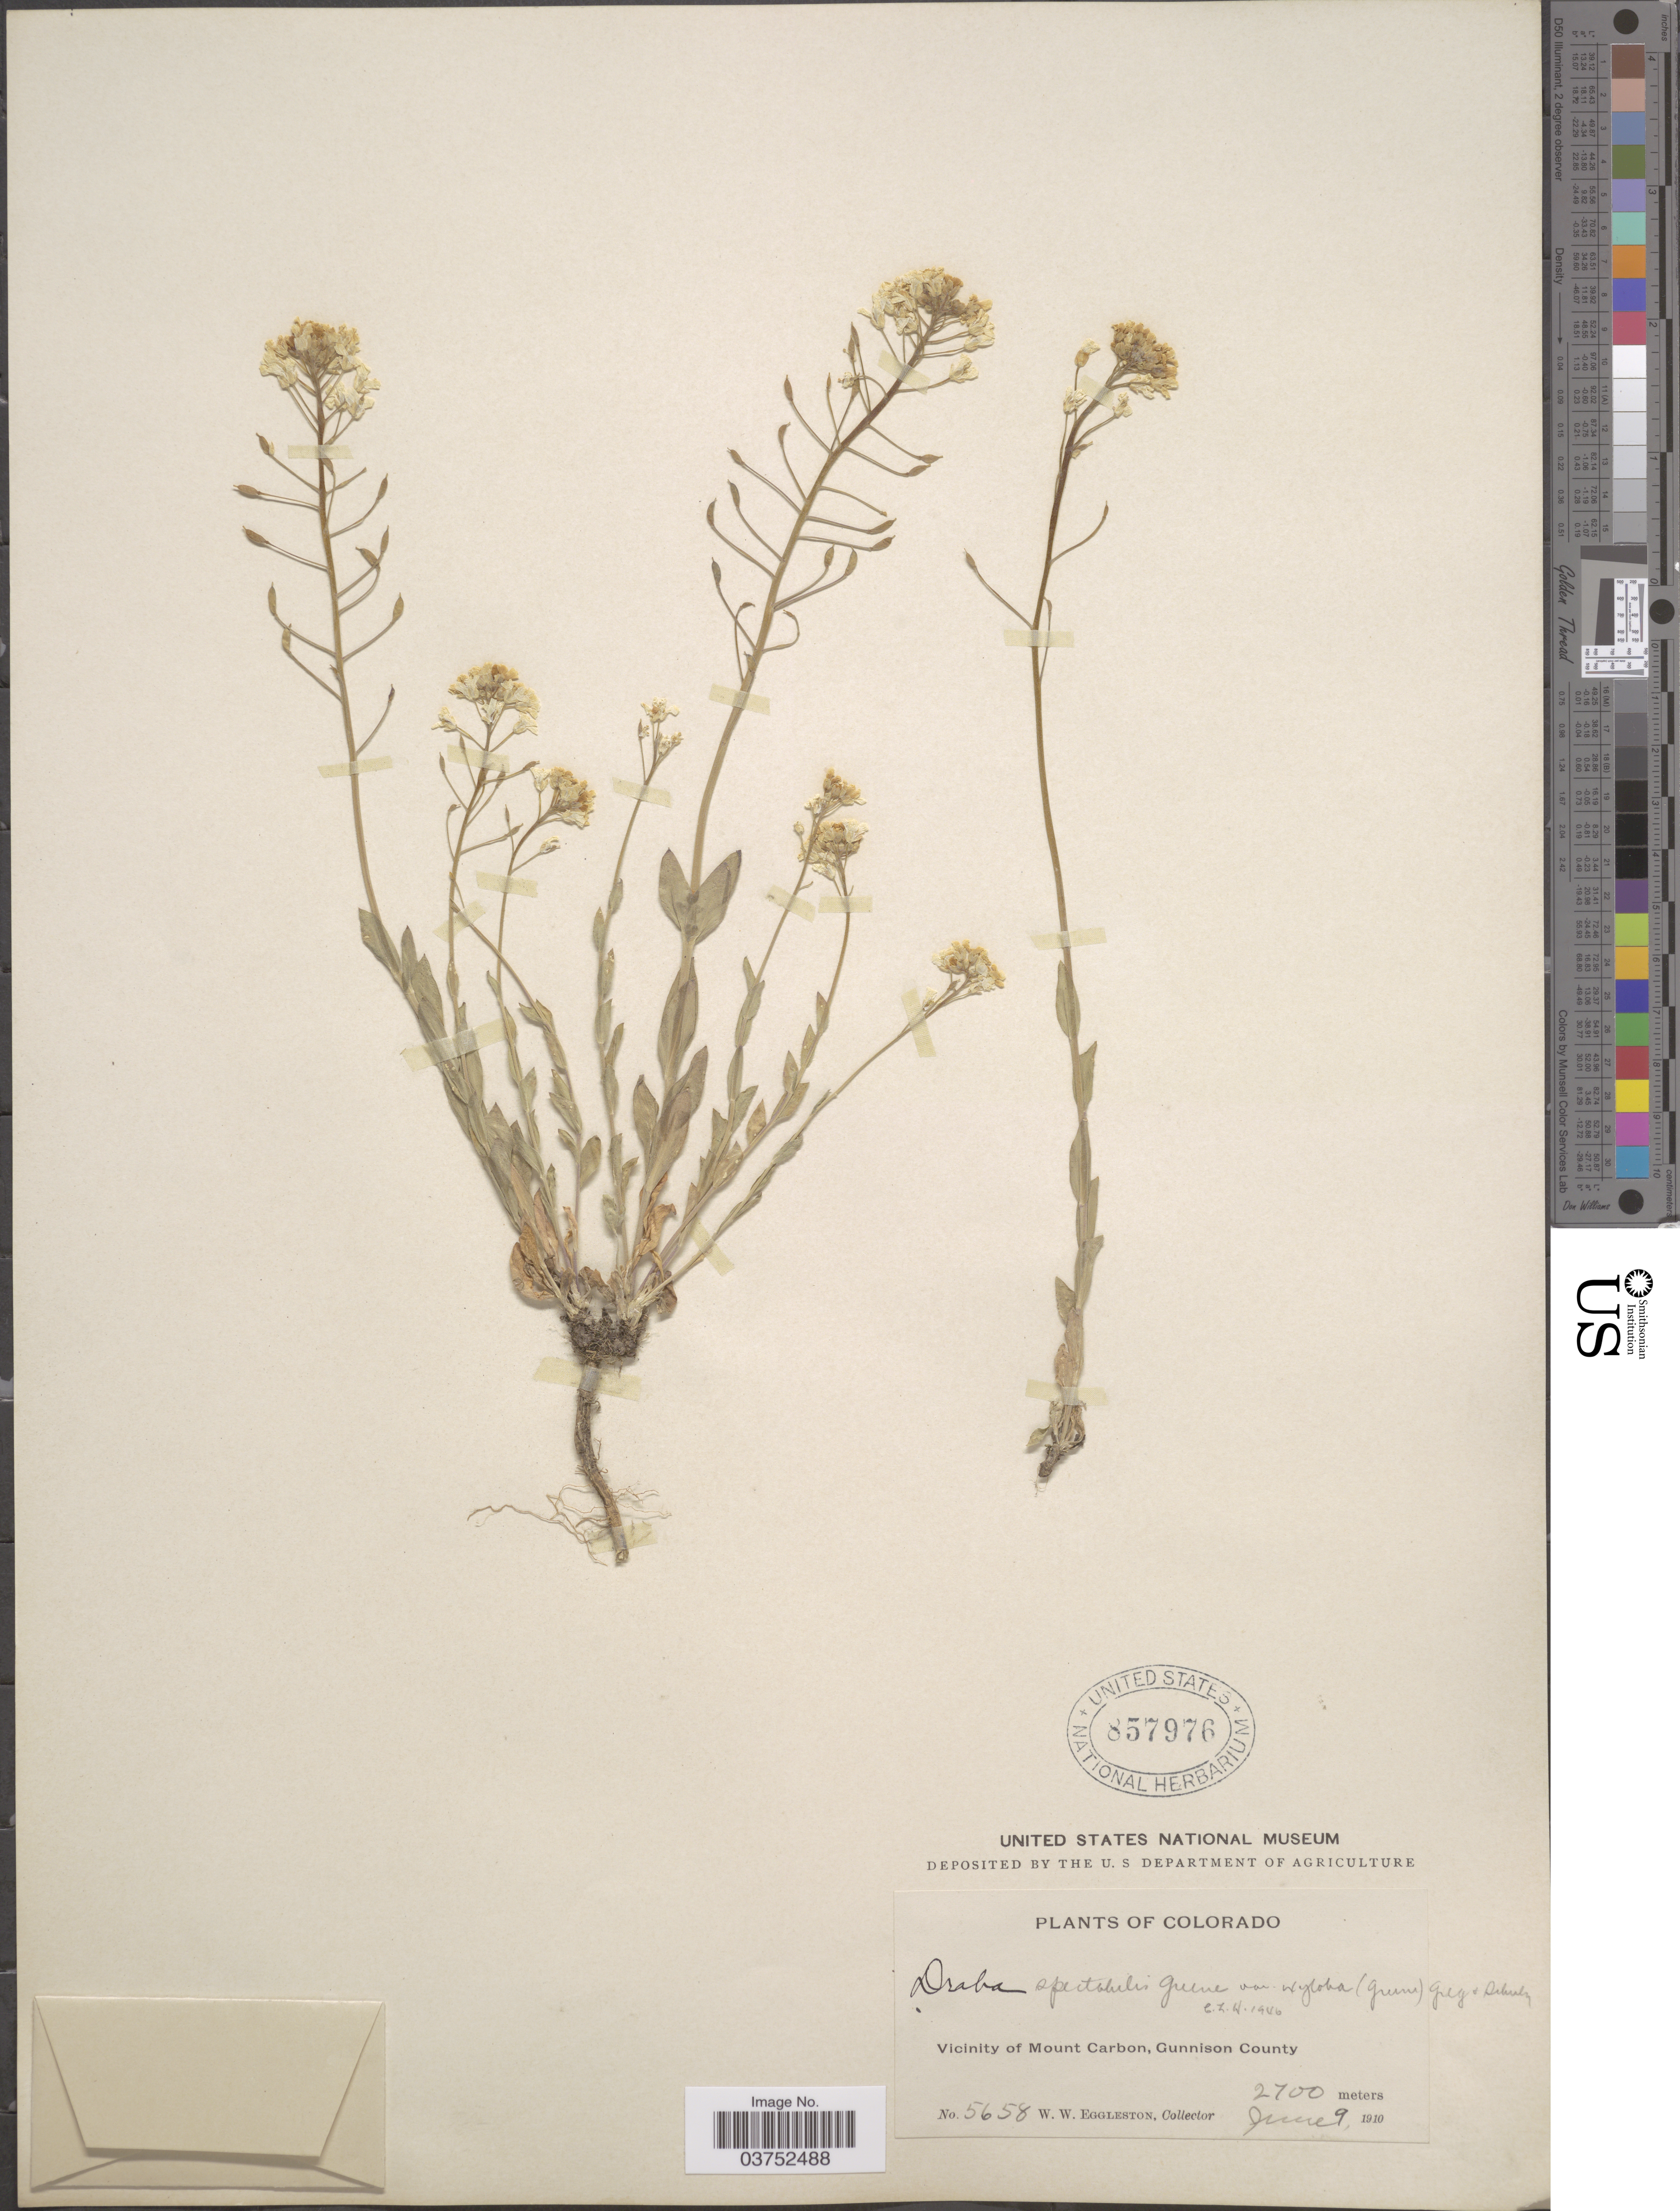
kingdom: Plantae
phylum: Tracheophyta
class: Magnoliopsida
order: Brassicales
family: Brassicaceae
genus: Draba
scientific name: Draba spectabilis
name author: Greene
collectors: W. W. Eggleston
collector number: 5658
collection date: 1910-06-09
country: United States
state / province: Colorado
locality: Vicinity of Mount Carbon, Gunnison County.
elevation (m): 2700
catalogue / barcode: US 857976